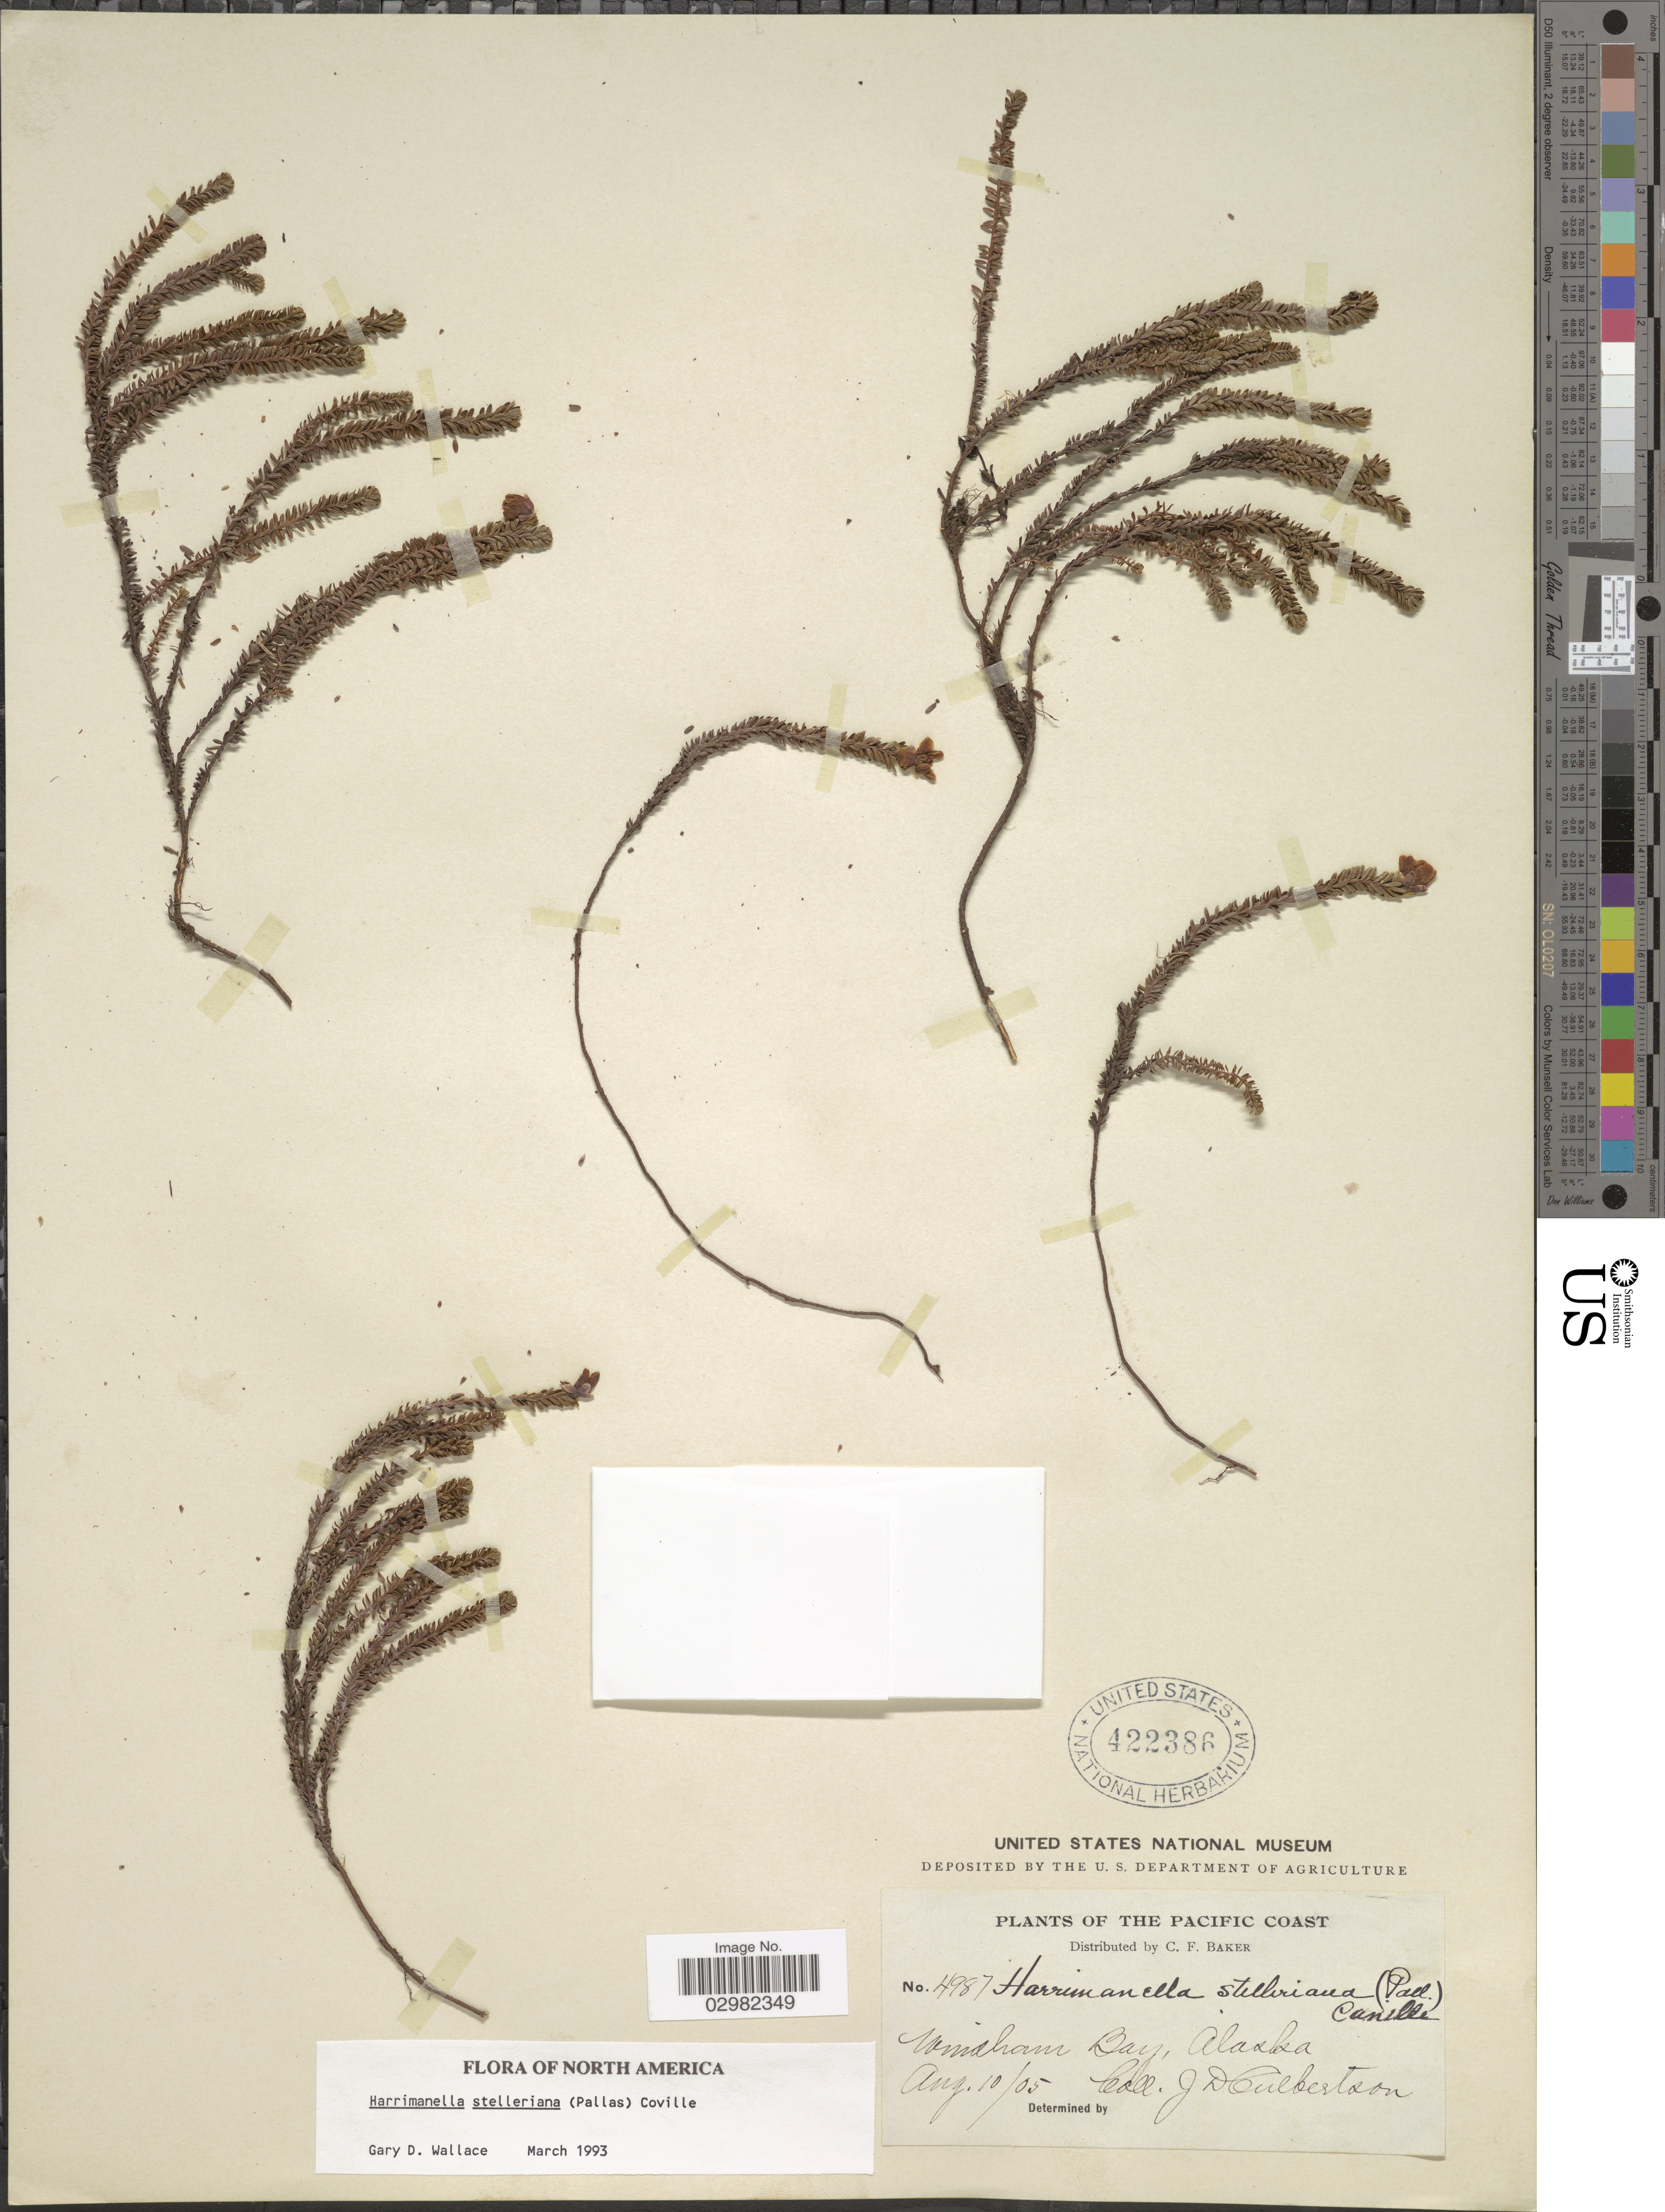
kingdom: Plantae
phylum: Tracheophyta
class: Magnoliopsida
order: Ericales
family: Ericaceae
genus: Harrimanella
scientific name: Harrimanella stelleriana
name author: (Pall.) Coville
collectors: J. Culbertson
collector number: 4987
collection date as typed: Transcribed d/m/y: 10/8/5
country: United States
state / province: Alaska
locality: The Pacific Coast, Windham Bay.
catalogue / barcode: US 422386